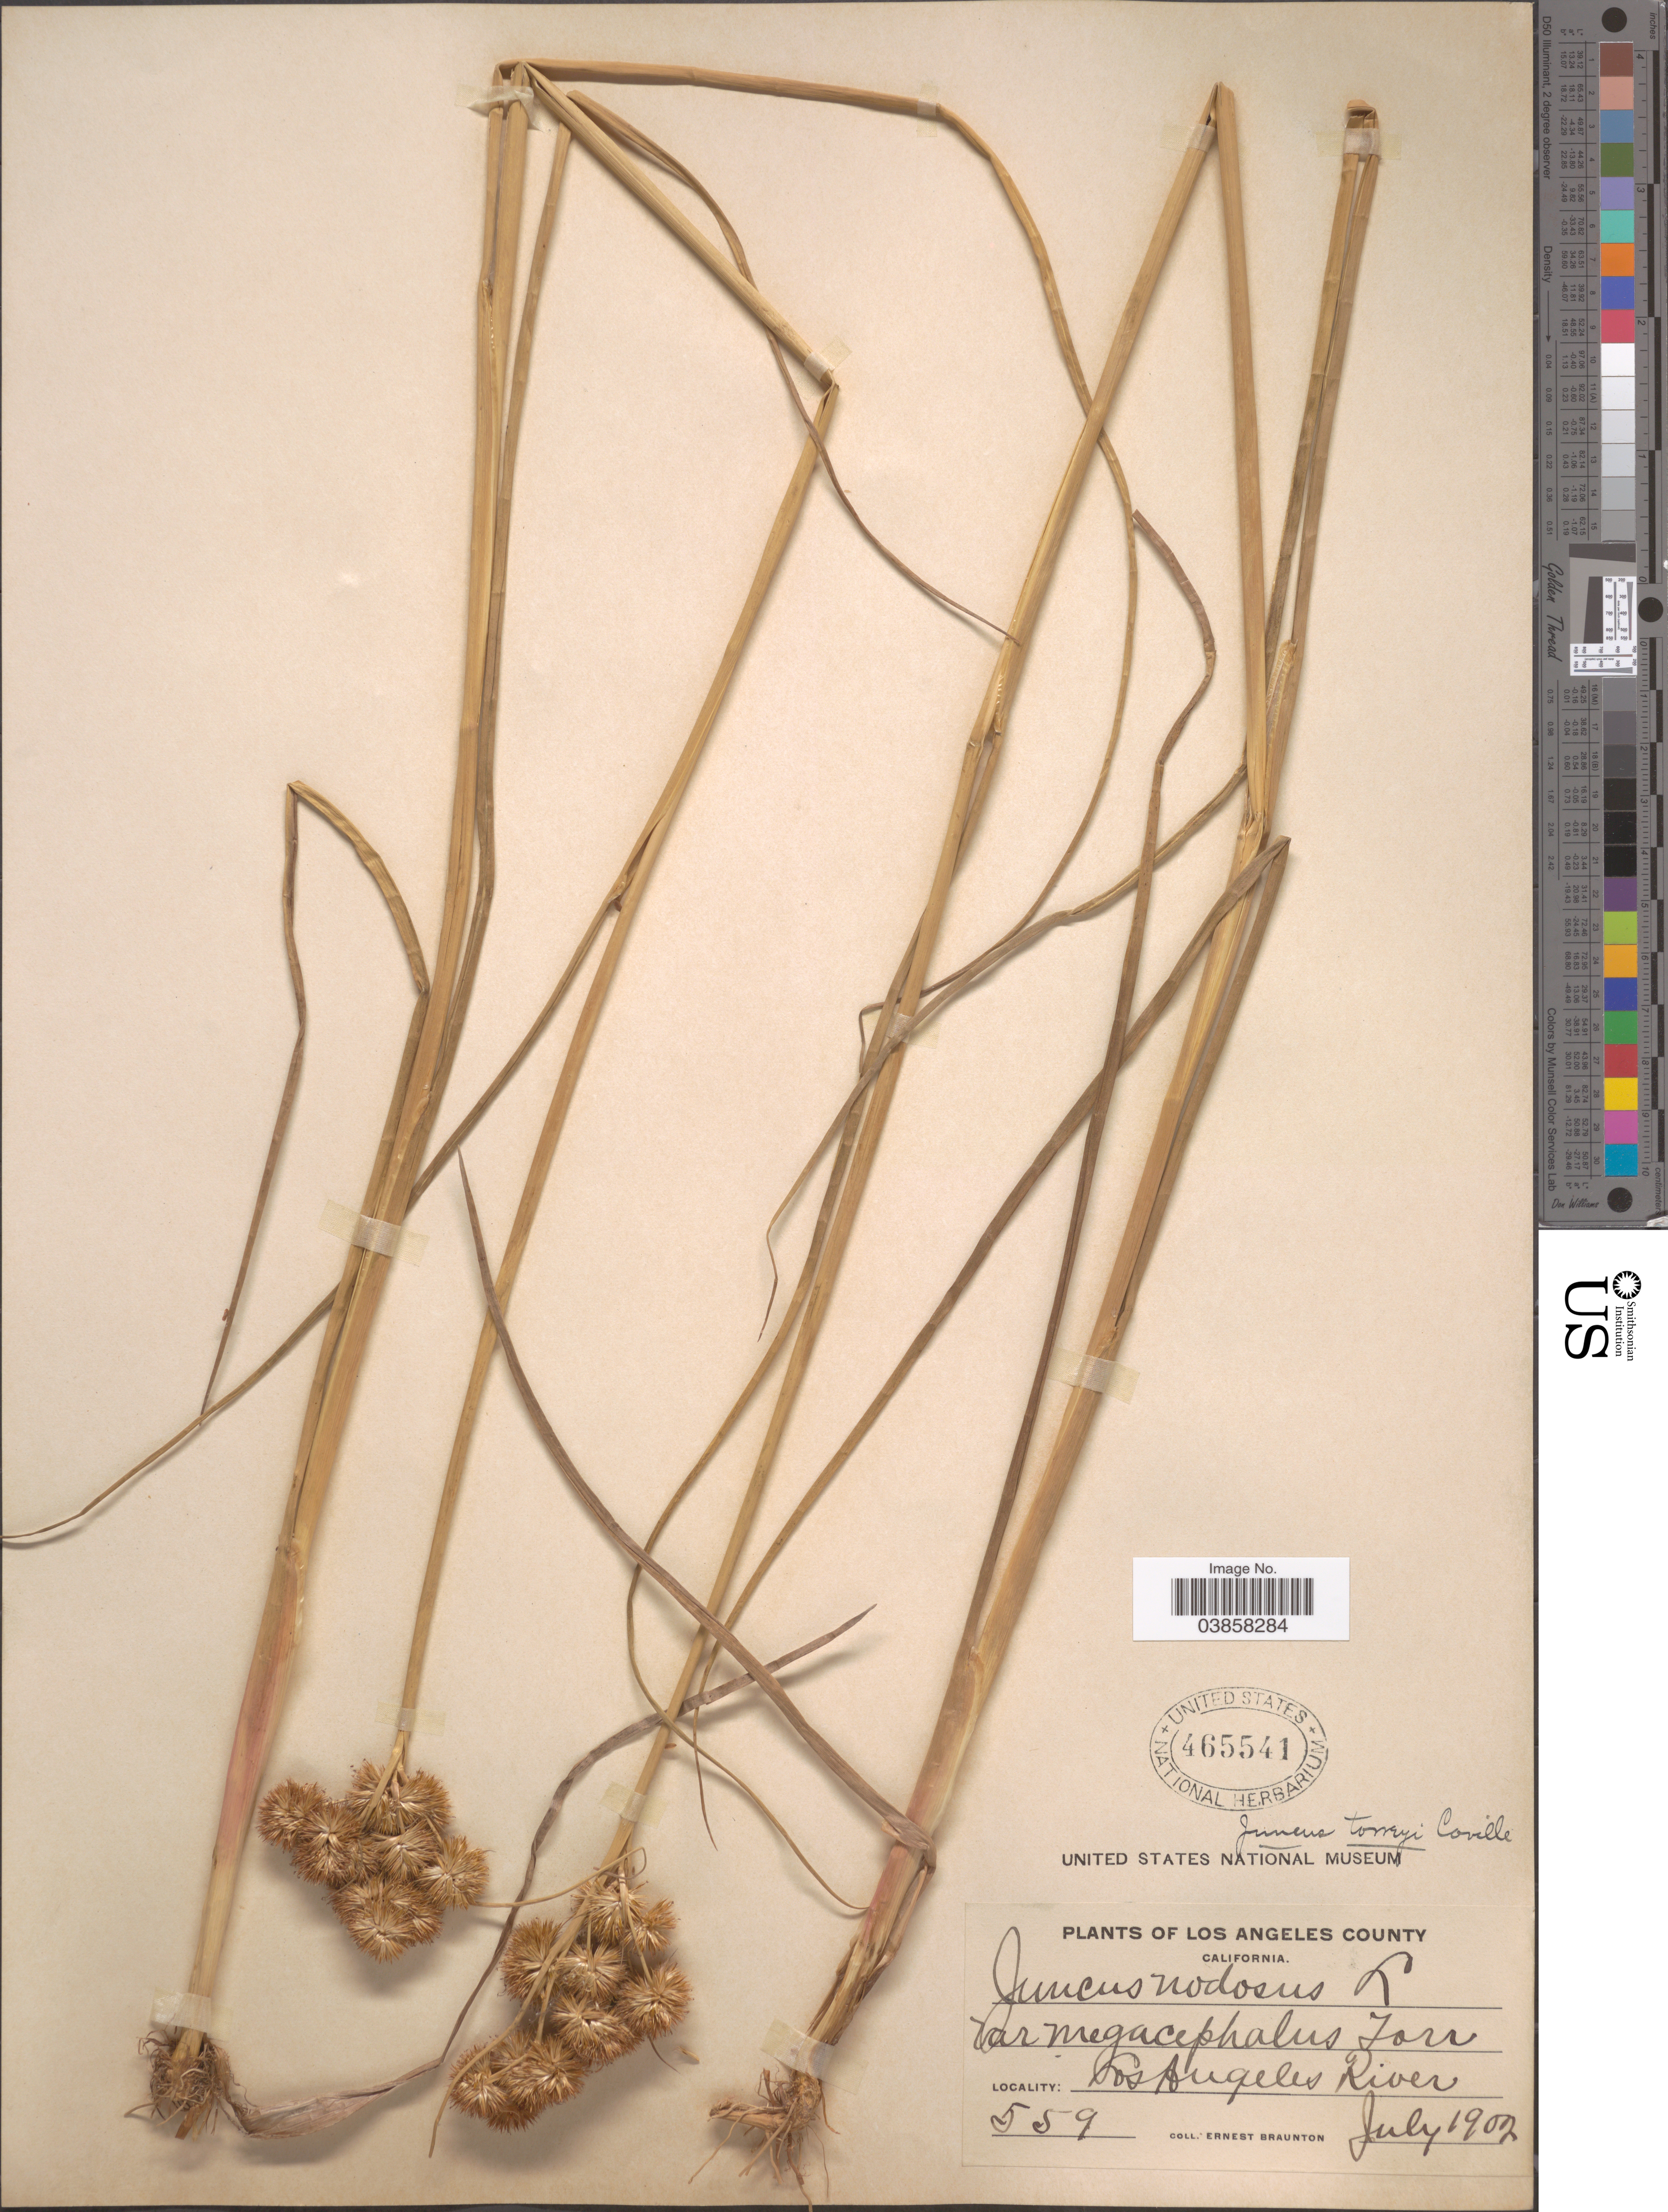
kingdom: Plantae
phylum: Tracheophyta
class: Liliopsida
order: Poales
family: Juncaceae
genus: Juncus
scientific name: Juncus torreyi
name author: Coville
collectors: E. Braunton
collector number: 559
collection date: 1902-07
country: United States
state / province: California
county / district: Los Angeles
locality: Los Angeles County. Los Angeles River.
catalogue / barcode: US 465541